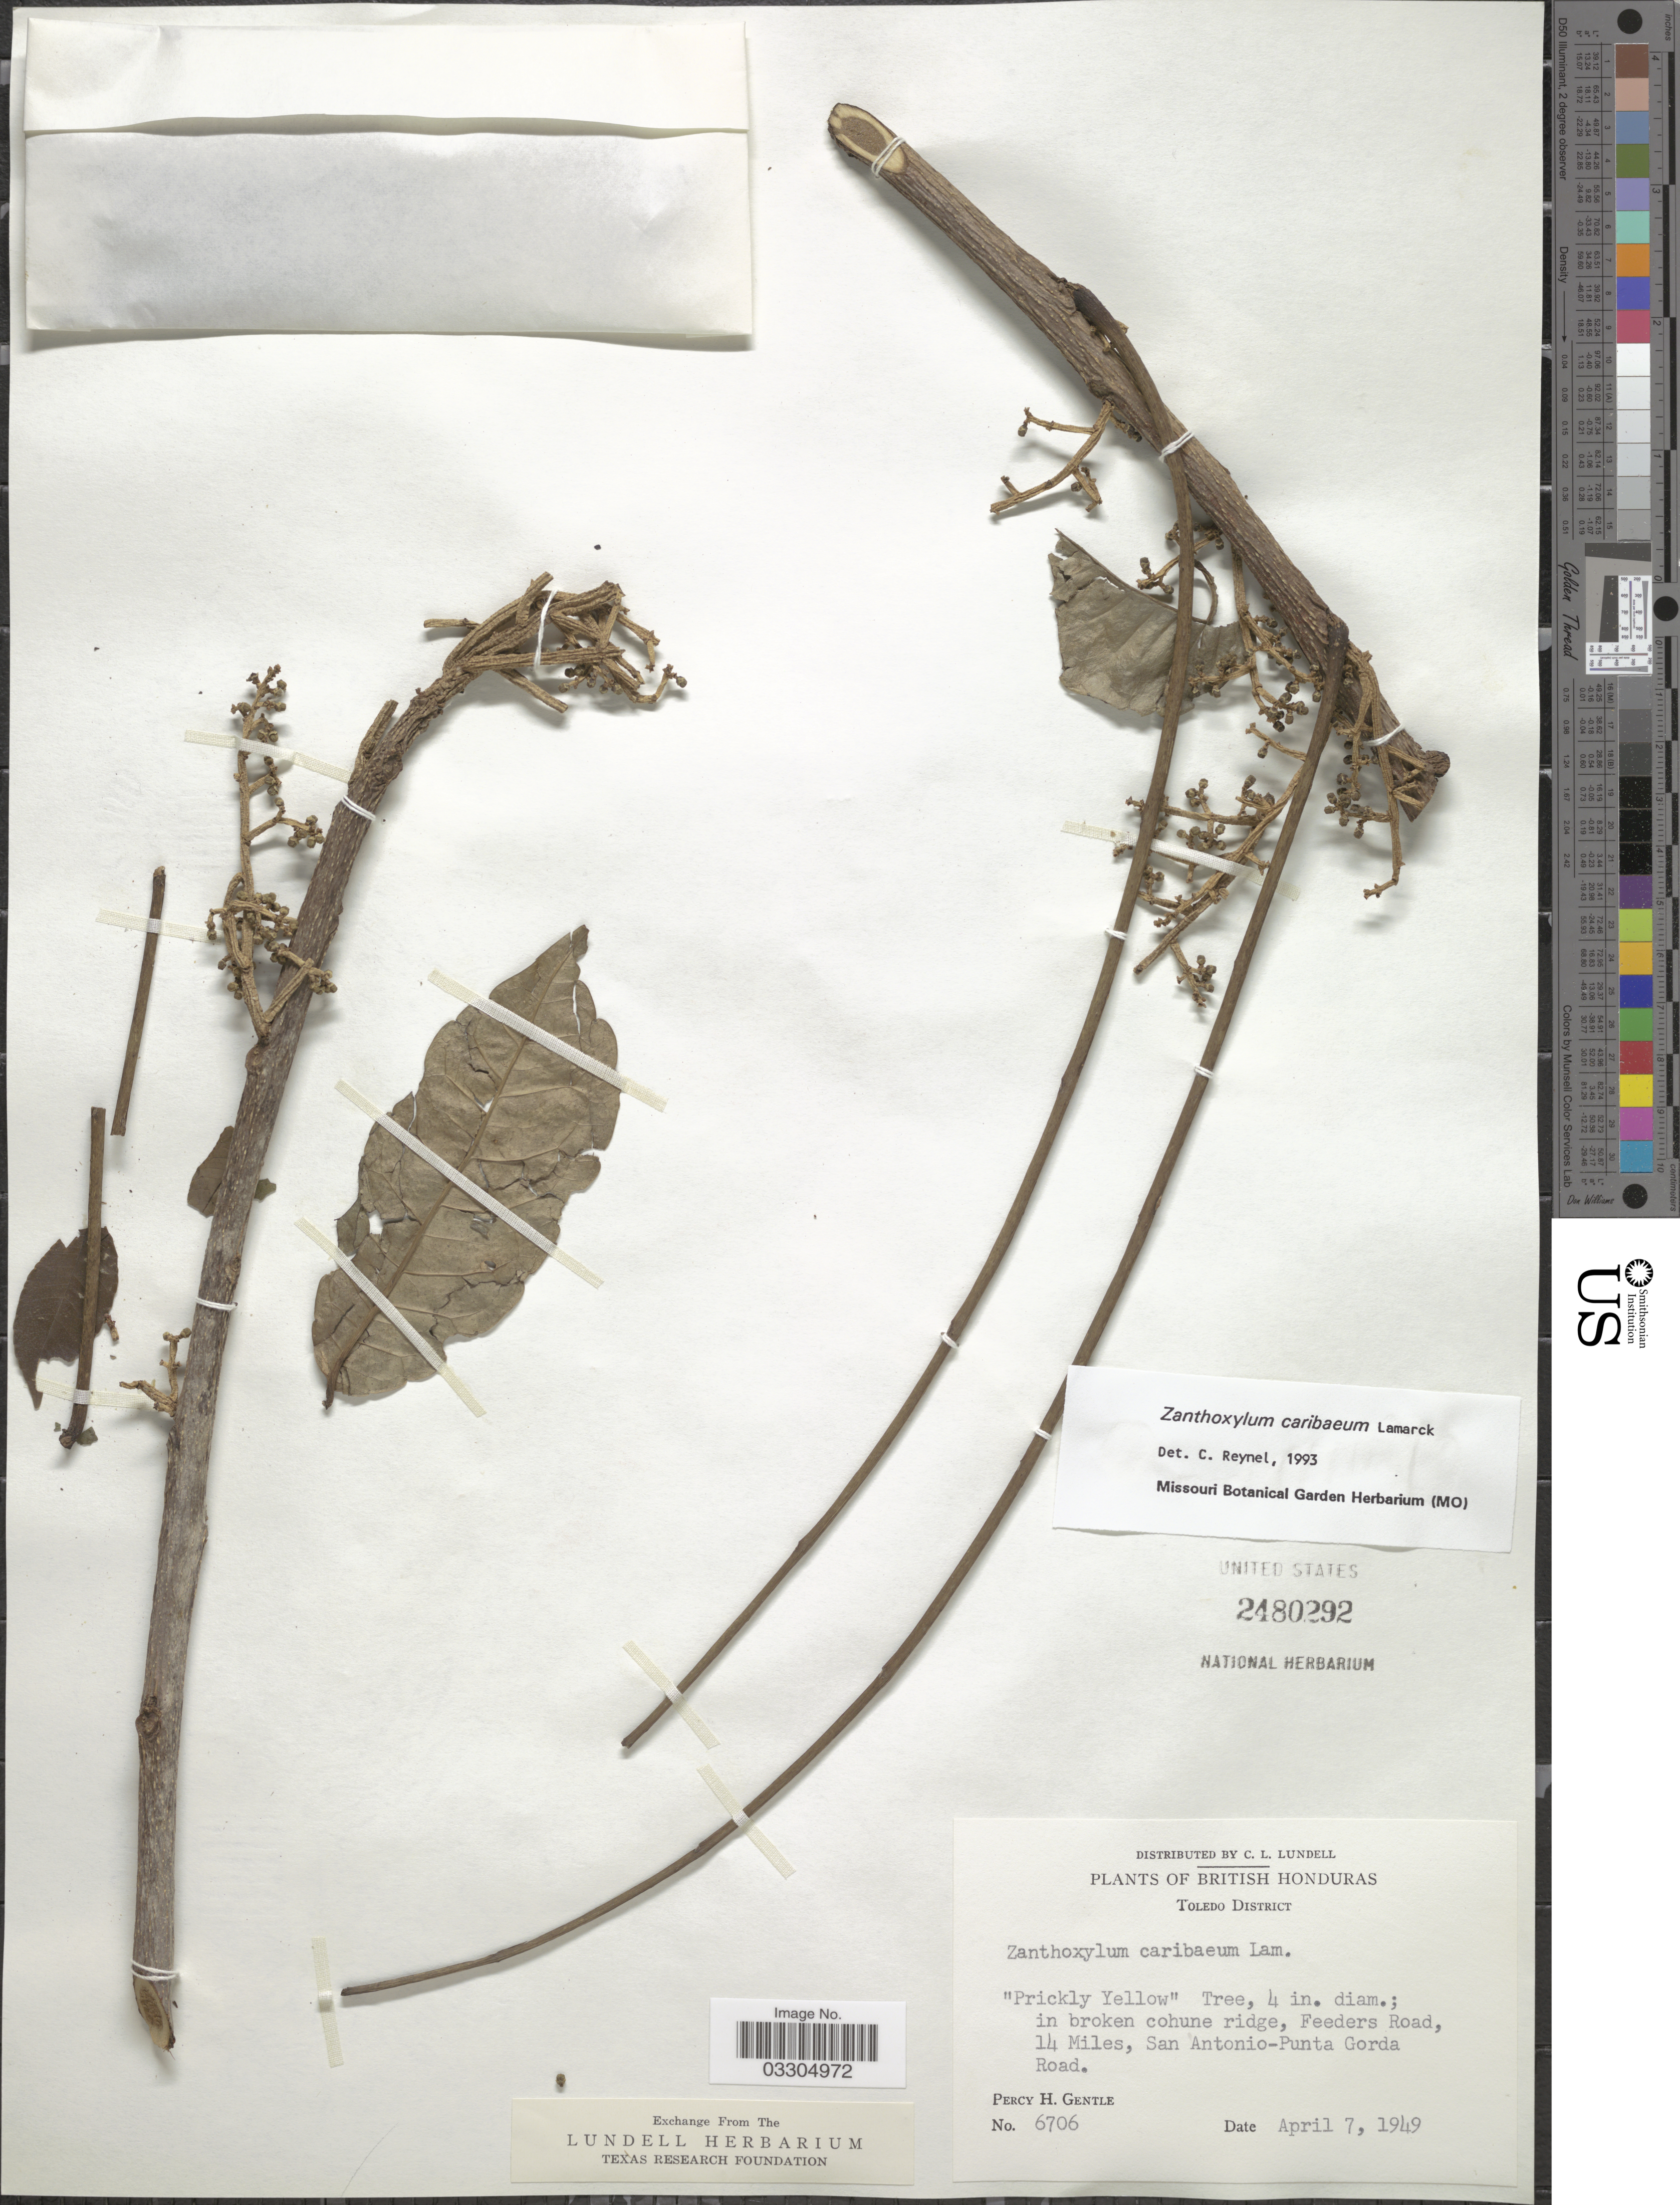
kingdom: Plantae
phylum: Tracheophyta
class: Magnoliopsida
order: Sapindales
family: Rutaceae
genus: Zanthoxylum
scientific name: Zanthoxylum caribaeum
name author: Lam.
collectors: P. H. Gentle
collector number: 6706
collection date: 1949-04-07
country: Belize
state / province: Toledo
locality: British Honduras. Toledo District. In broken cohune ridge, Feeders Road, 14 Miles, San Antonio-Punta Gorda Road.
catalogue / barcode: US 2480292